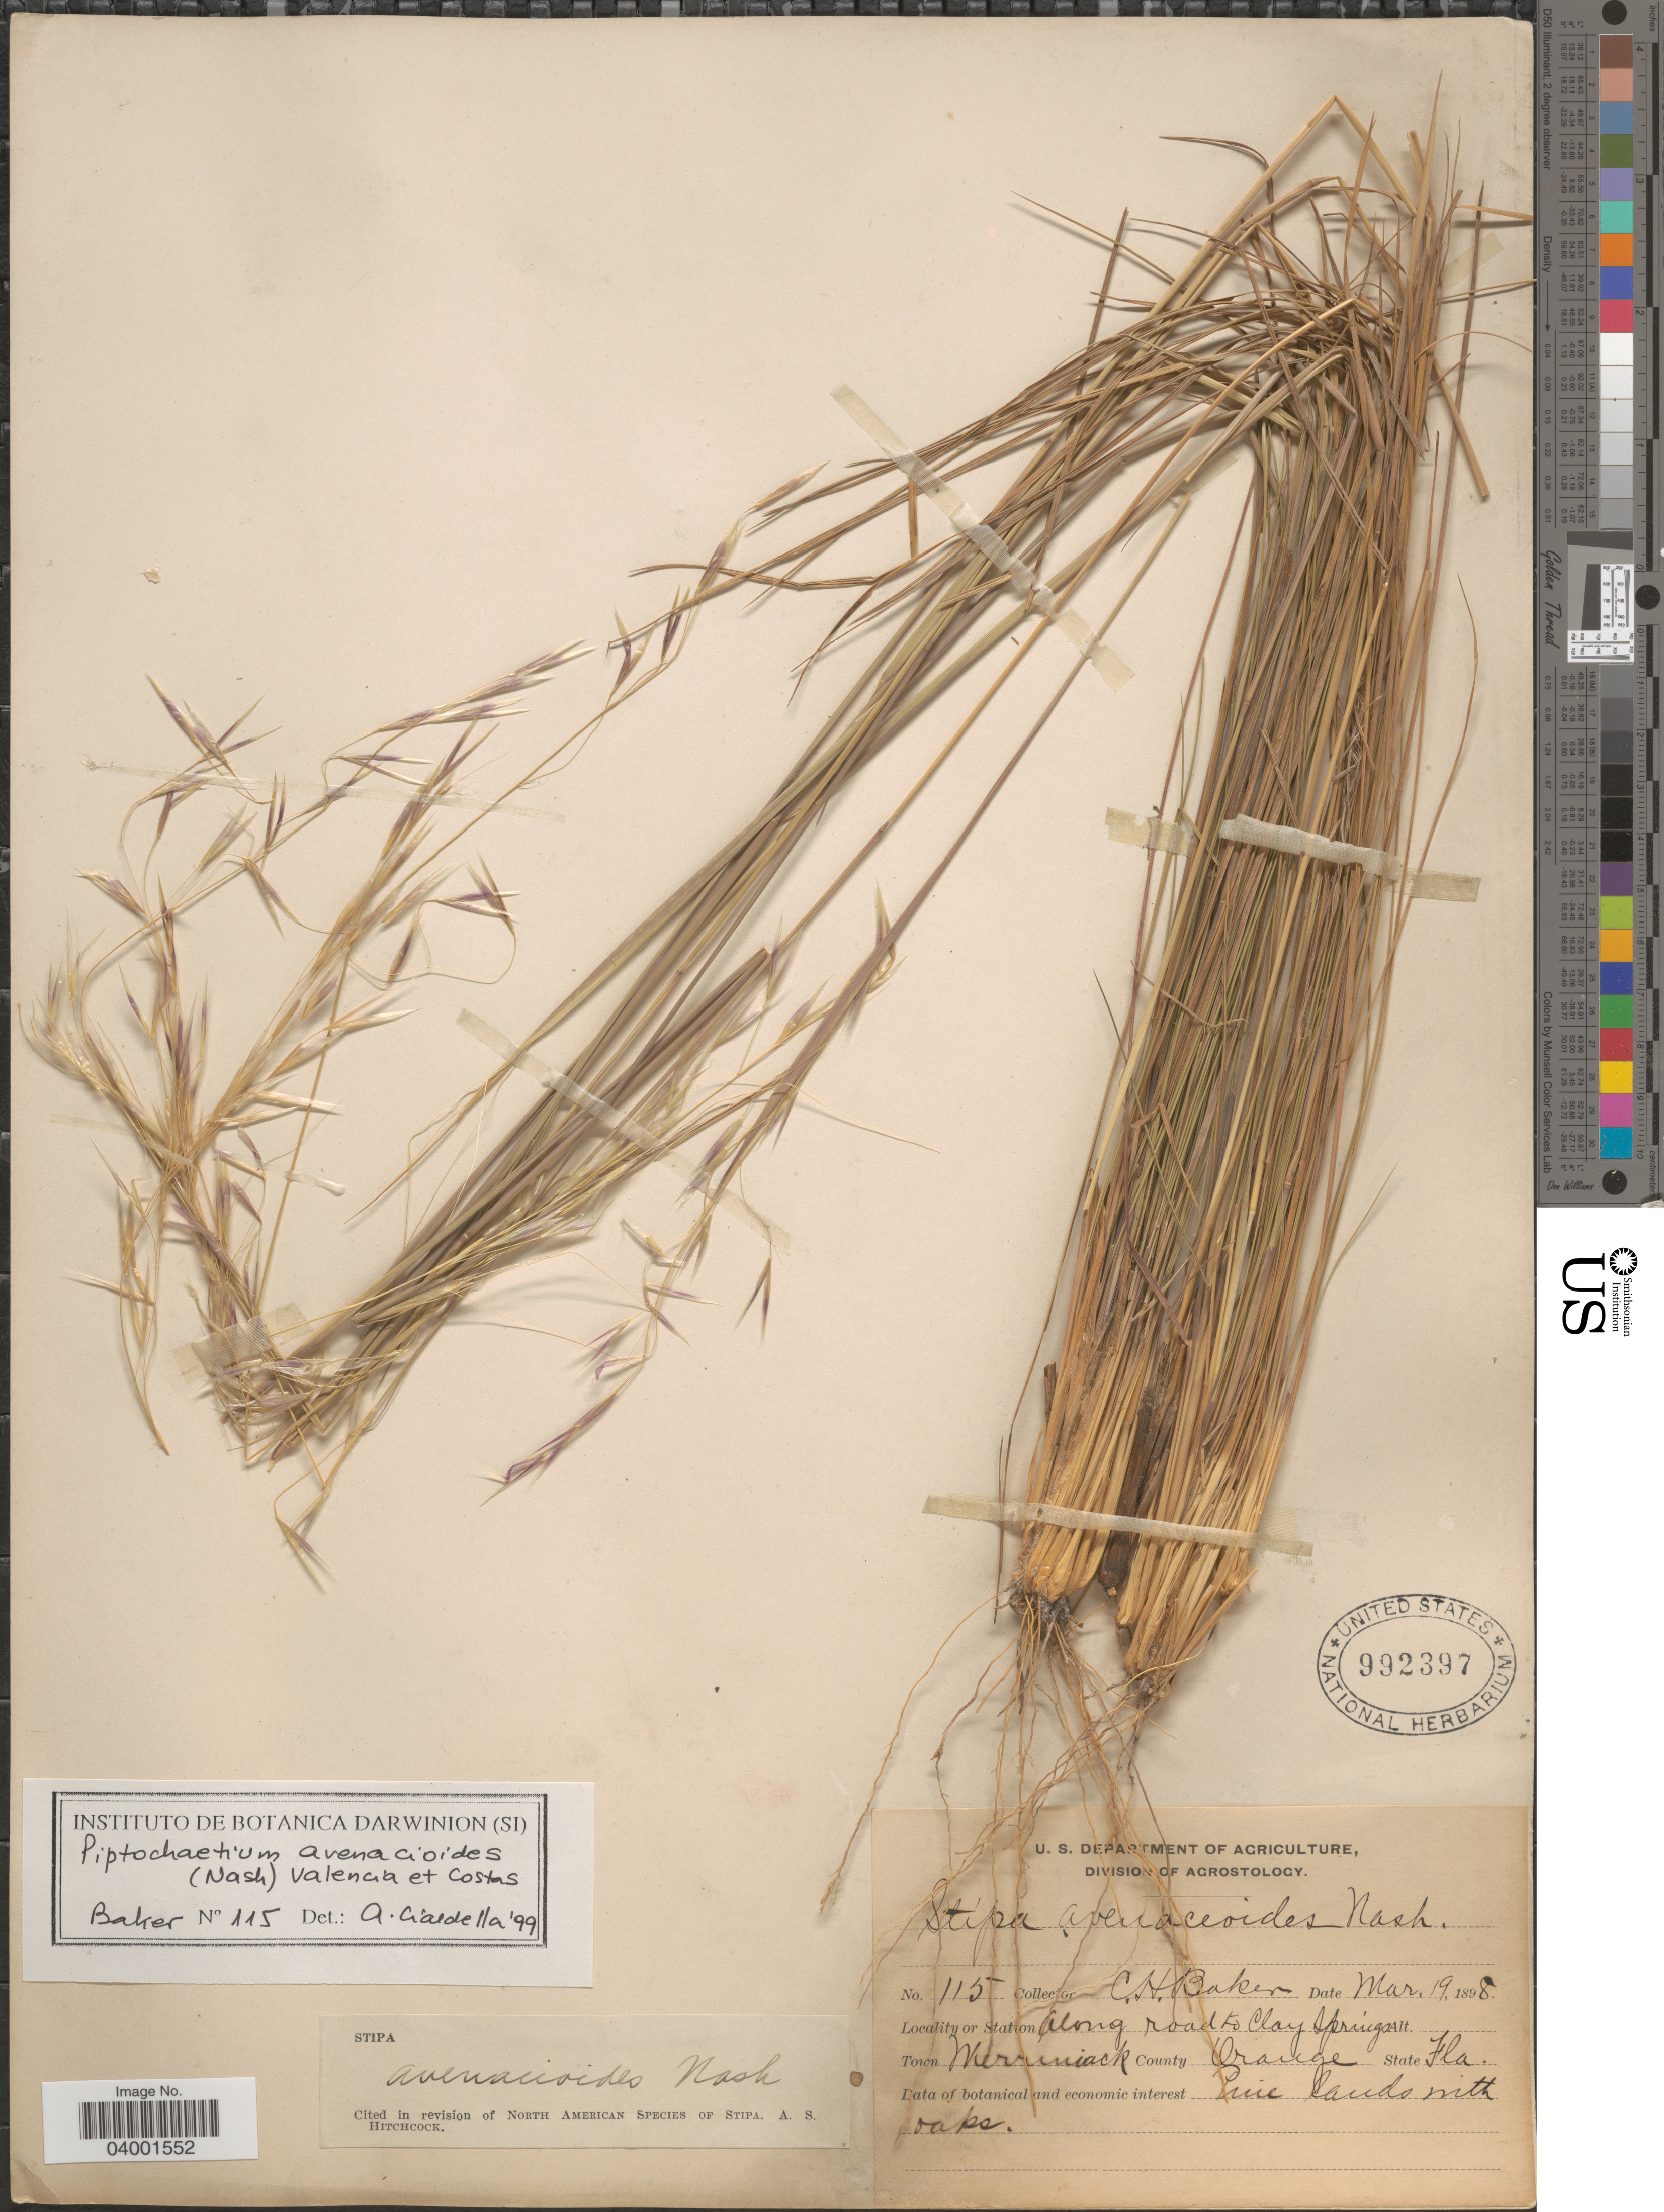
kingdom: Plantae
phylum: Tracheophyta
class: Liliopsida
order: Poales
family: Poaceae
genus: Stipa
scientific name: Stipa avenacioides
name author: Nash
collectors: C. H. Baker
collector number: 115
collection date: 1898-03-19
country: United States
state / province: Florida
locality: Station along road to Clay Springs. Town Merrimack. County Orange.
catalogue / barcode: US 992397